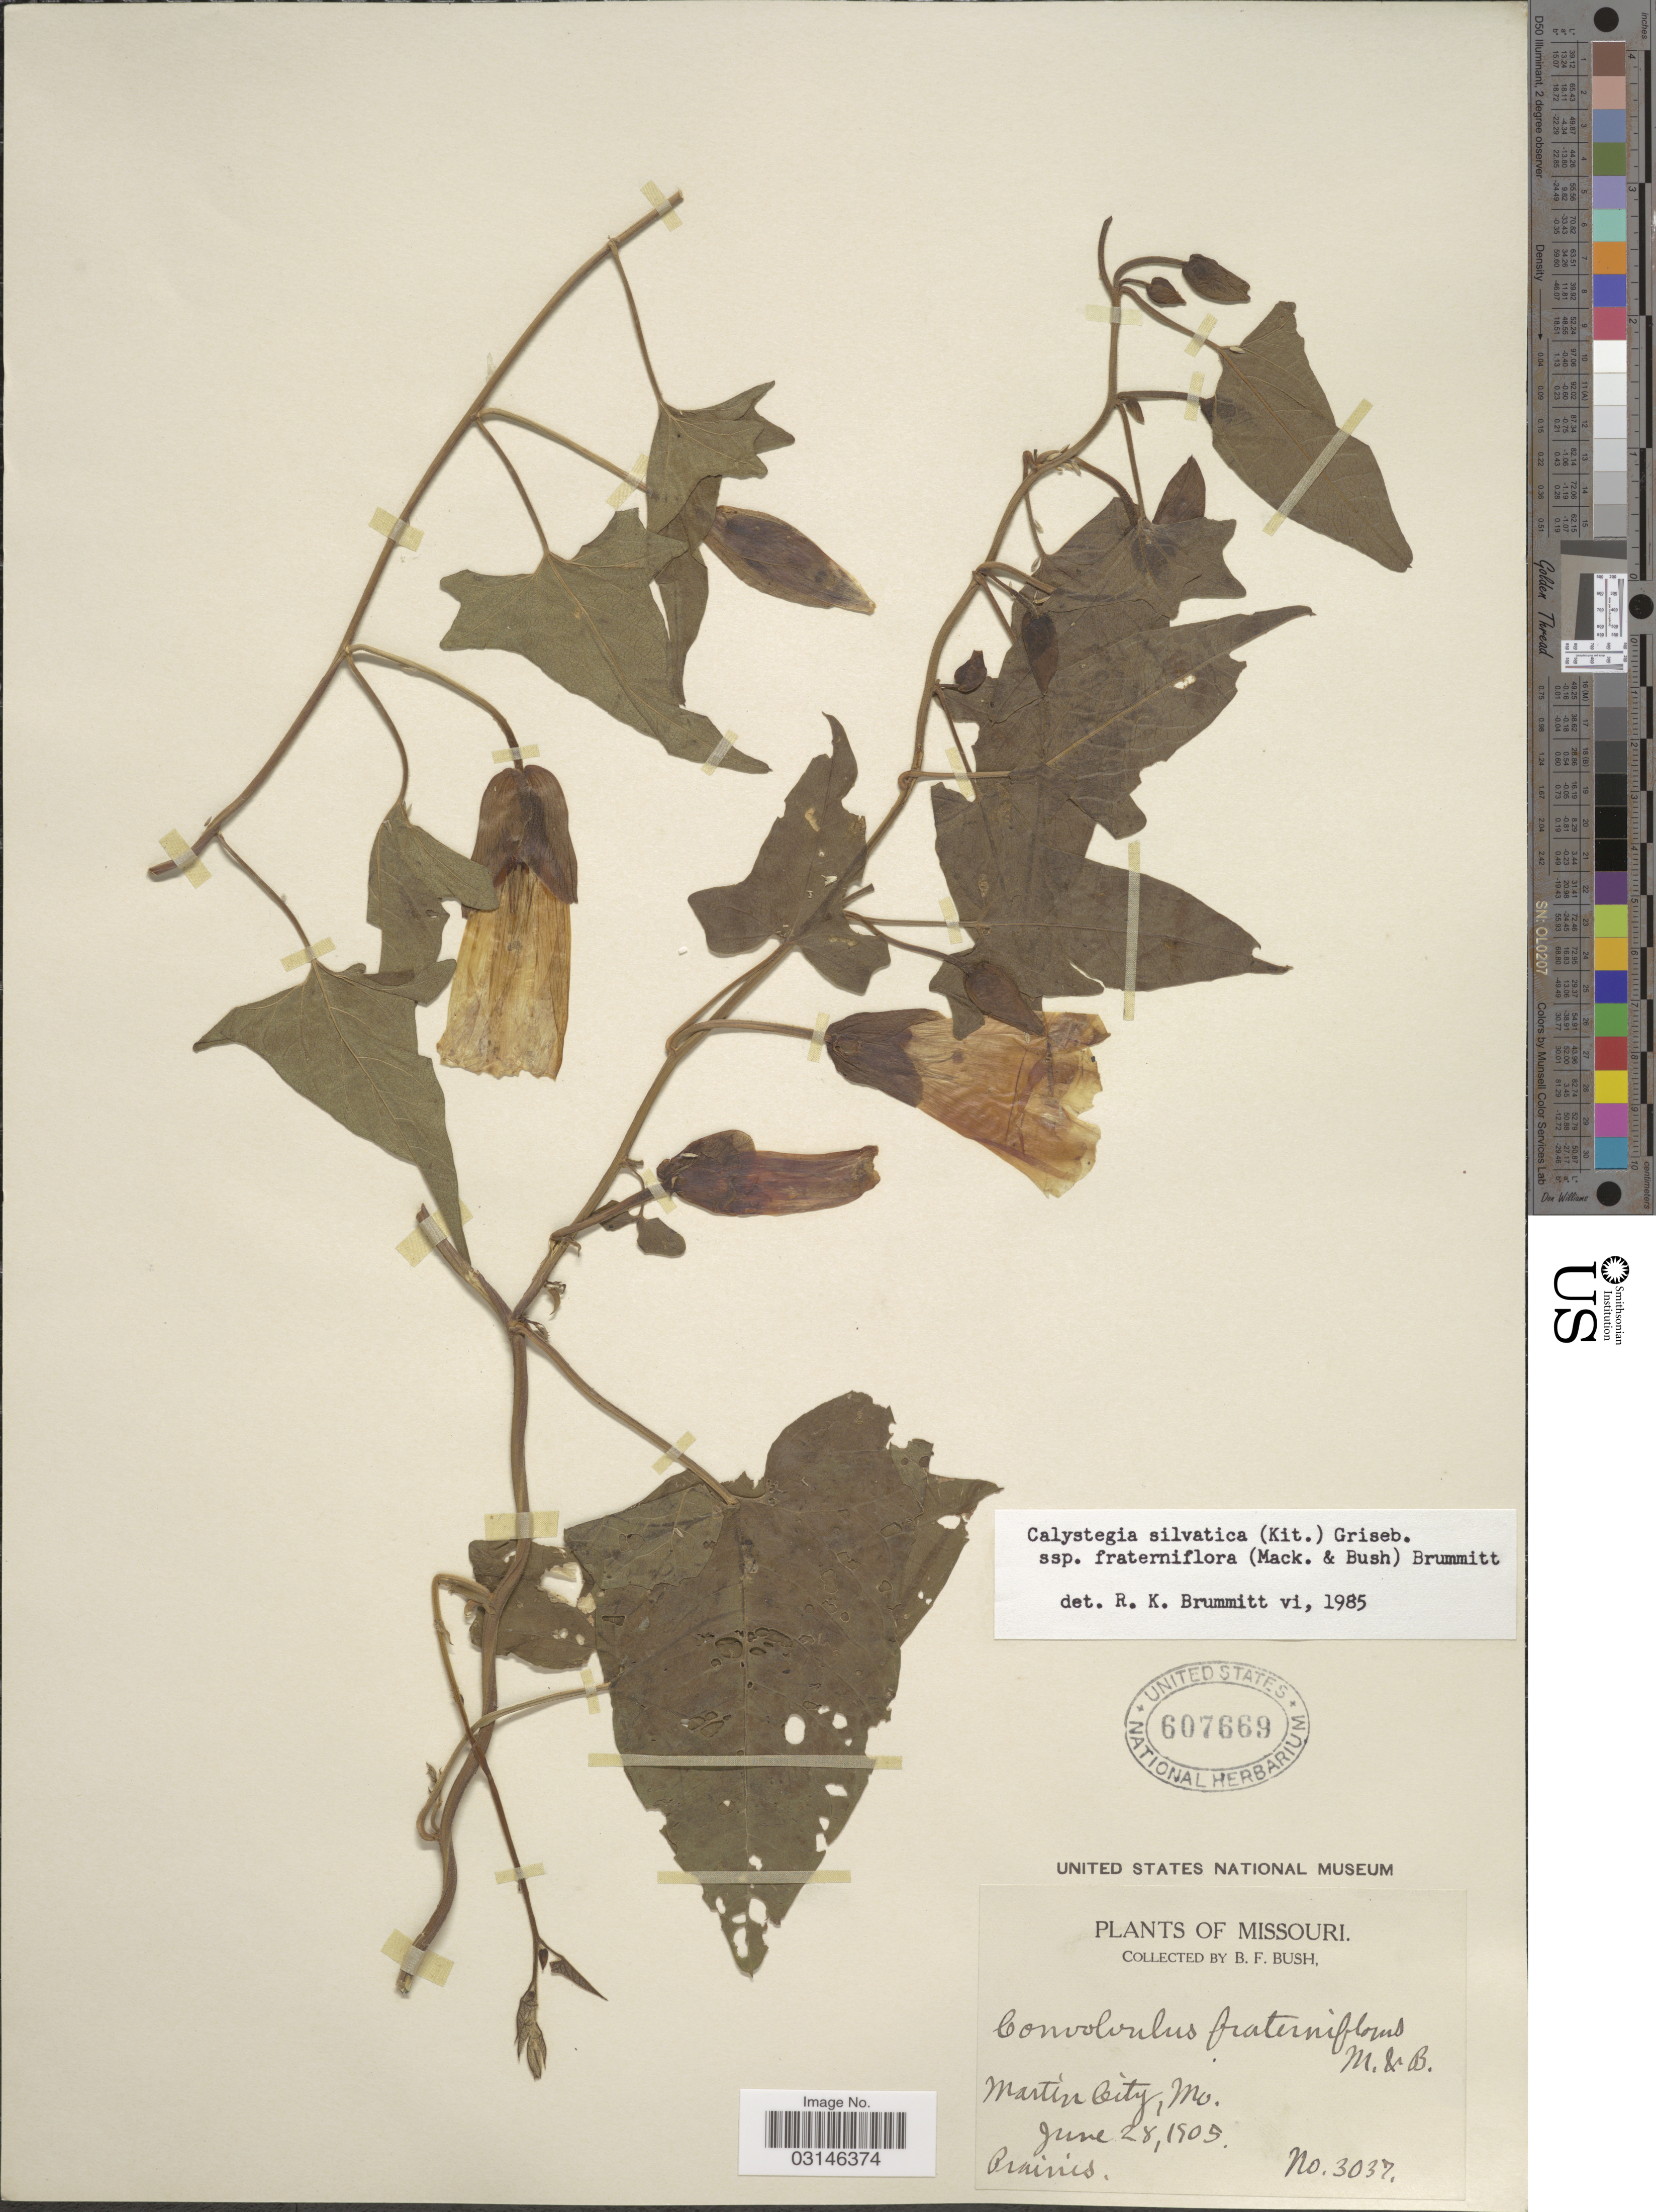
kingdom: Plantae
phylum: Tracheophyta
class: Magnoliopsida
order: Solanales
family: Convolvulaceae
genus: Calystegia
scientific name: Calystegia silvatica subsp. fraterniflora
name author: (Mack. & Bush) Brummitt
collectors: B. F. Bush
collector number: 3037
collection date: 1905-06-28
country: United States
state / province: Missouri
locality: Martin City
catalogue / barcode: US 607669